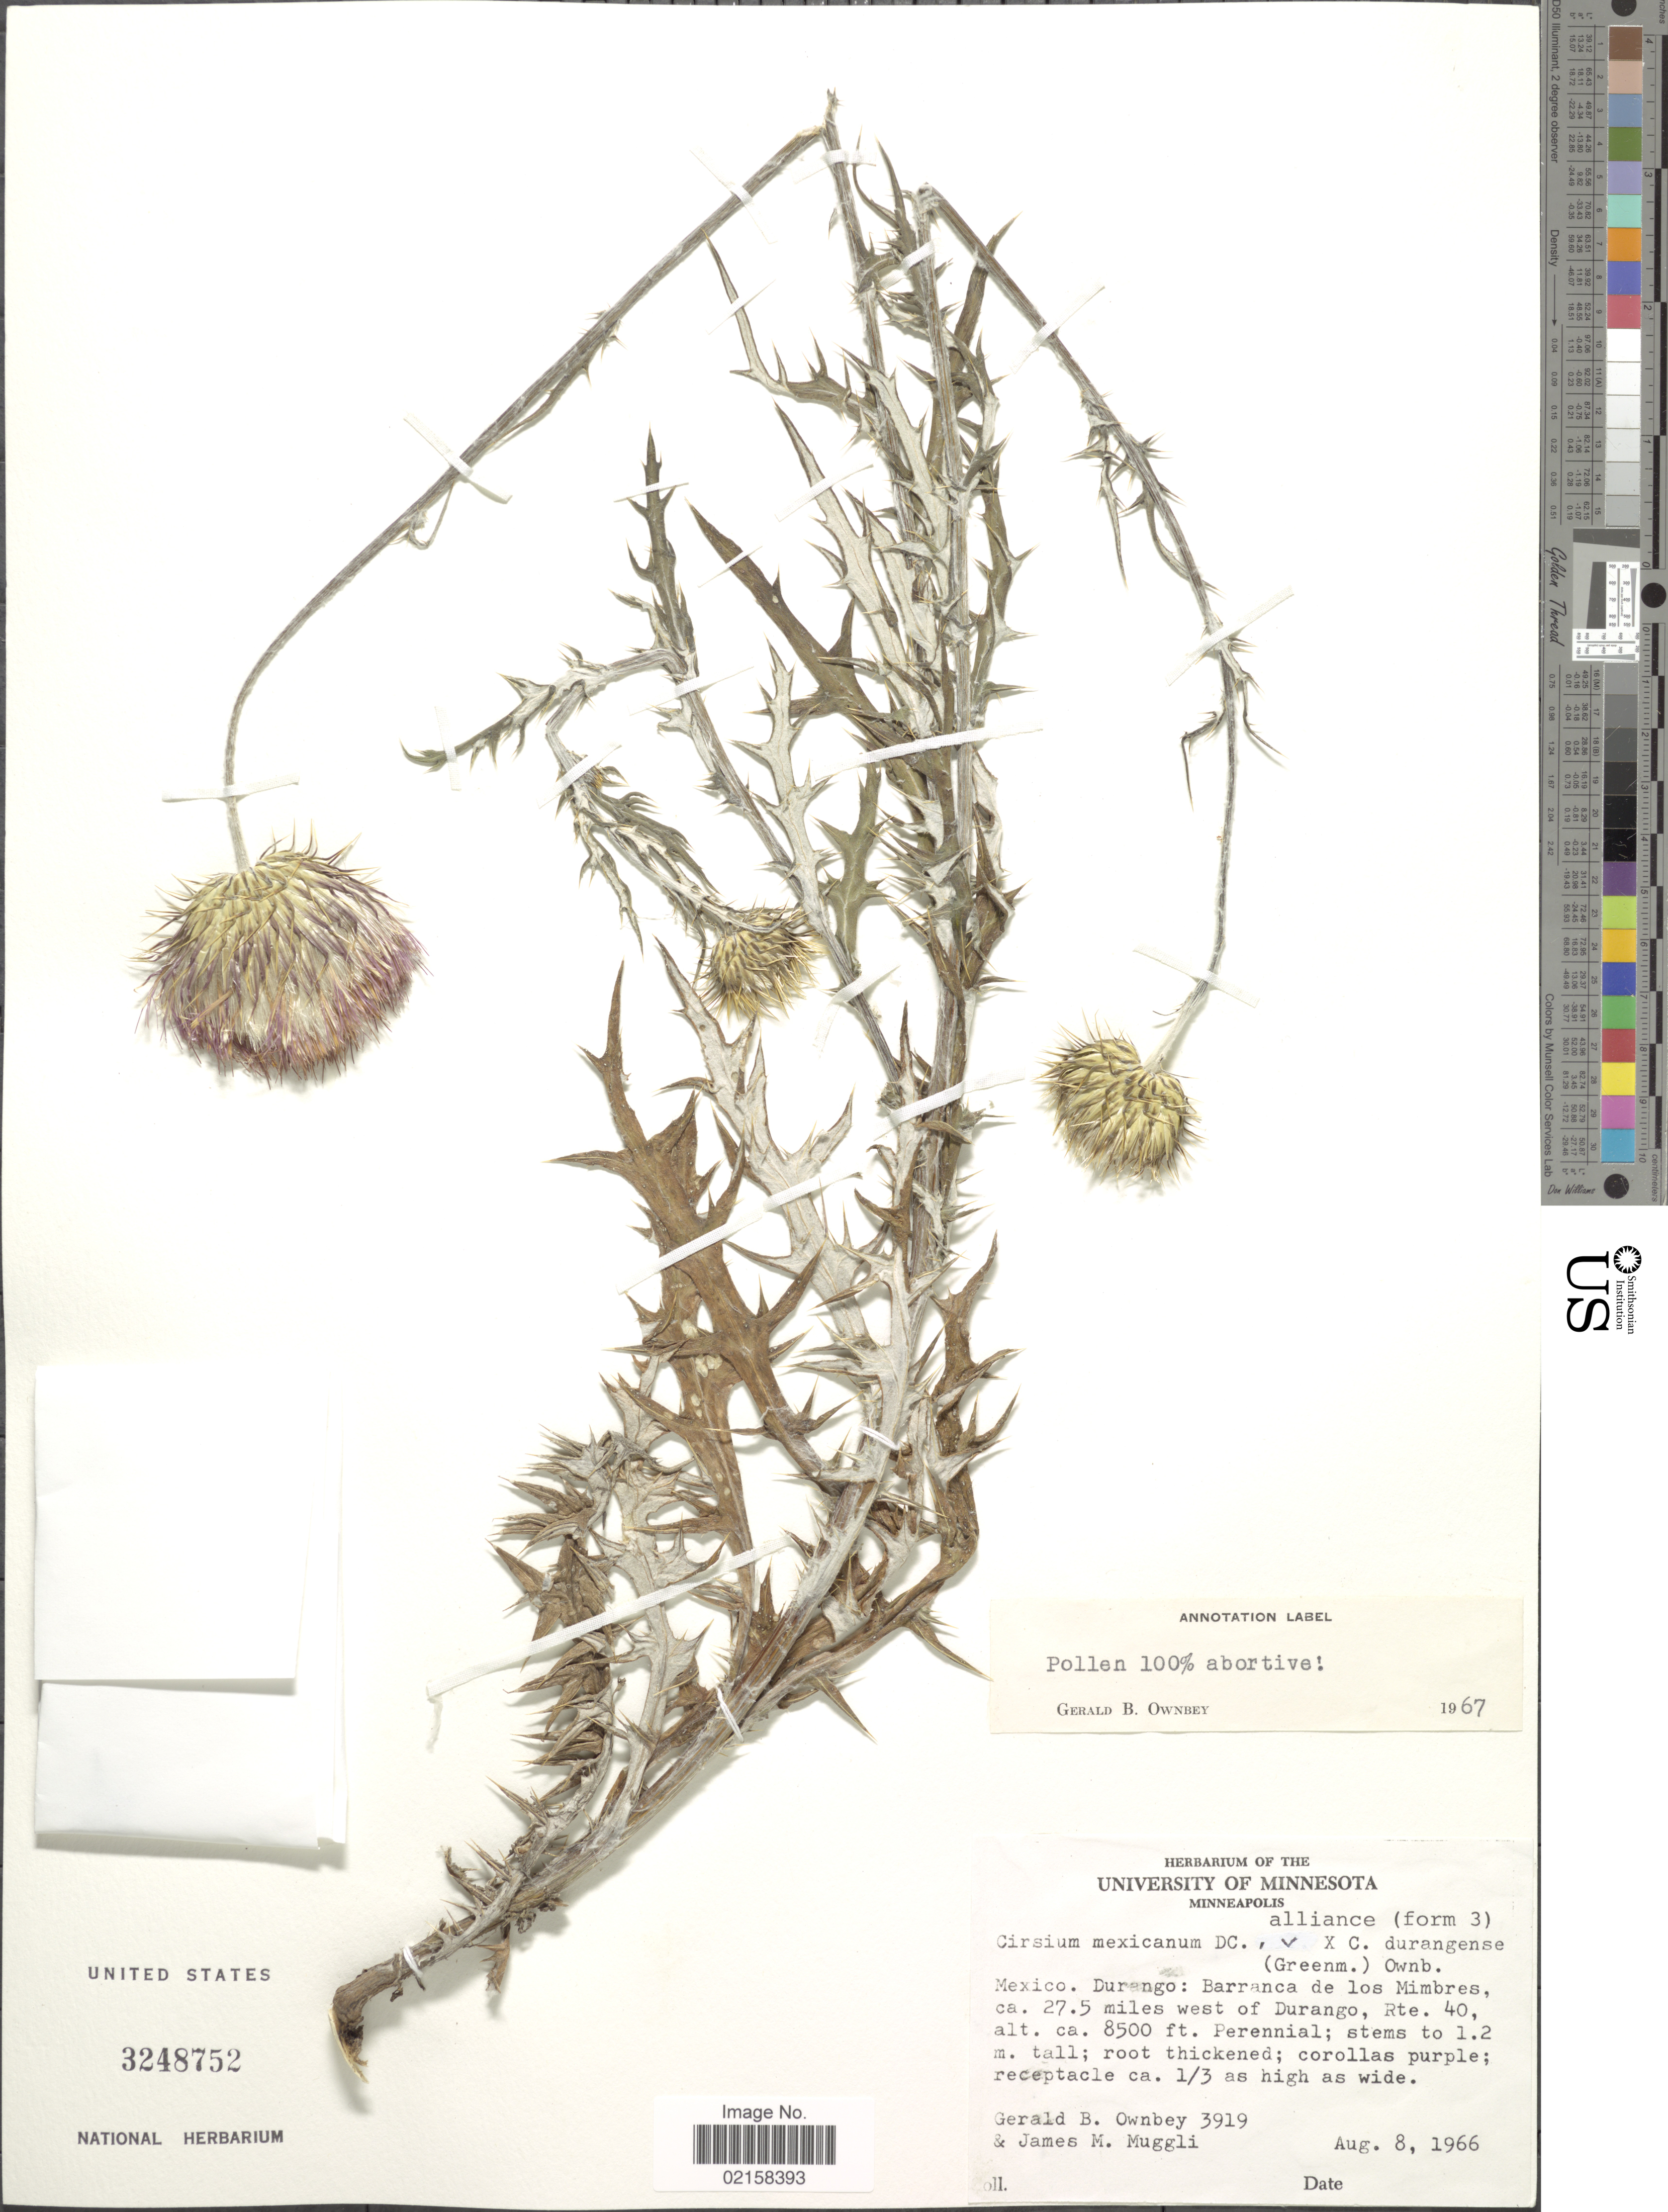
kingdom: Plantae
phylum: Tracheophyta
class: Magnoliopsida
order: Asterales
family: Asteraceae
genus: Cirsium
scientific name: Cirsium mexicanum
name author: DC.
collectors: G. B. Ownbey & J. Muggli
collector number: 3919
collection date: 1966-08-08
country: Mexico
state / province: Durango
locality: Barranca de los Mimbres, ca. 27.5 miles west of Durango, Rte. 40.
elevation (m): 2591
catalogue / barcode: US 3248752